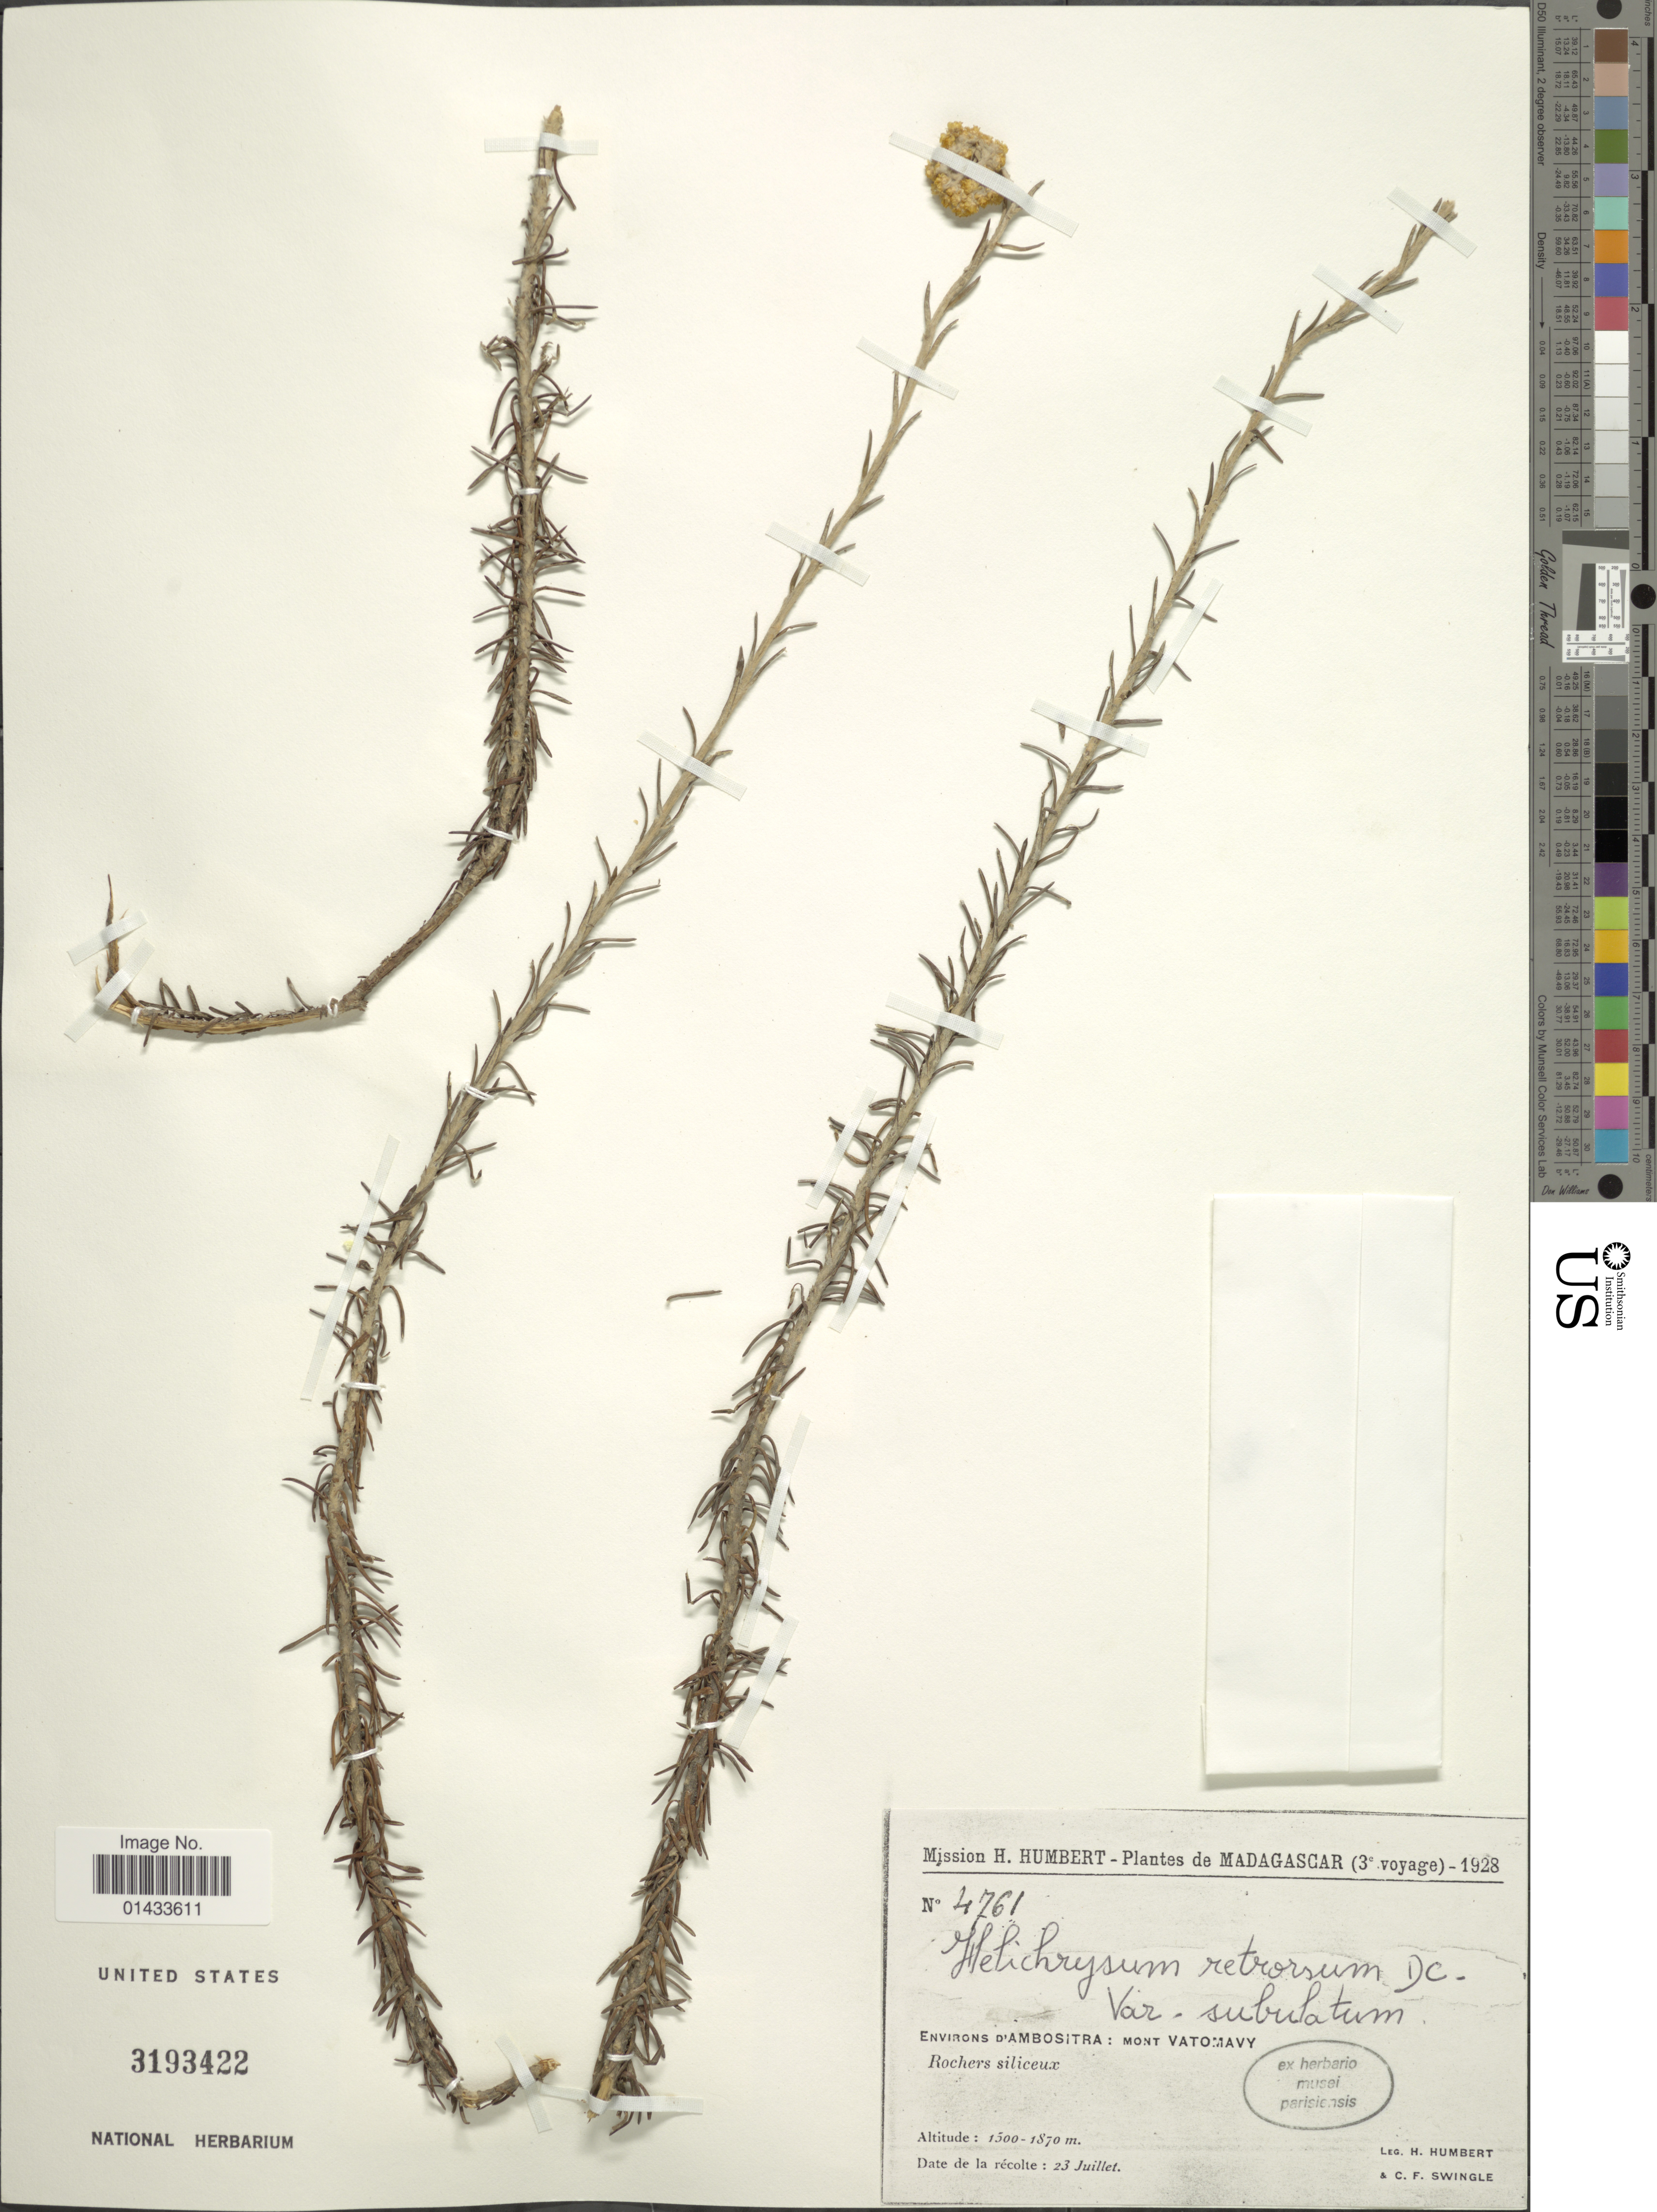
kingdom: Plantae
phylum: Tracheophyta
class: Magnoliopsida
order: Asterales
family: Asteraceae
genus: Helichrysum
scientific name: Helichrysum retrorsum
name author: DC.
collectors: H. Humbert & C. Swingle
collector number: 4761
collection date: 1928-07-23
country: Madagascar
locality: Environs D'Ambositra: Mont Vatomavy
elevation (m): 1500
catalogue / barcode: US 3193422